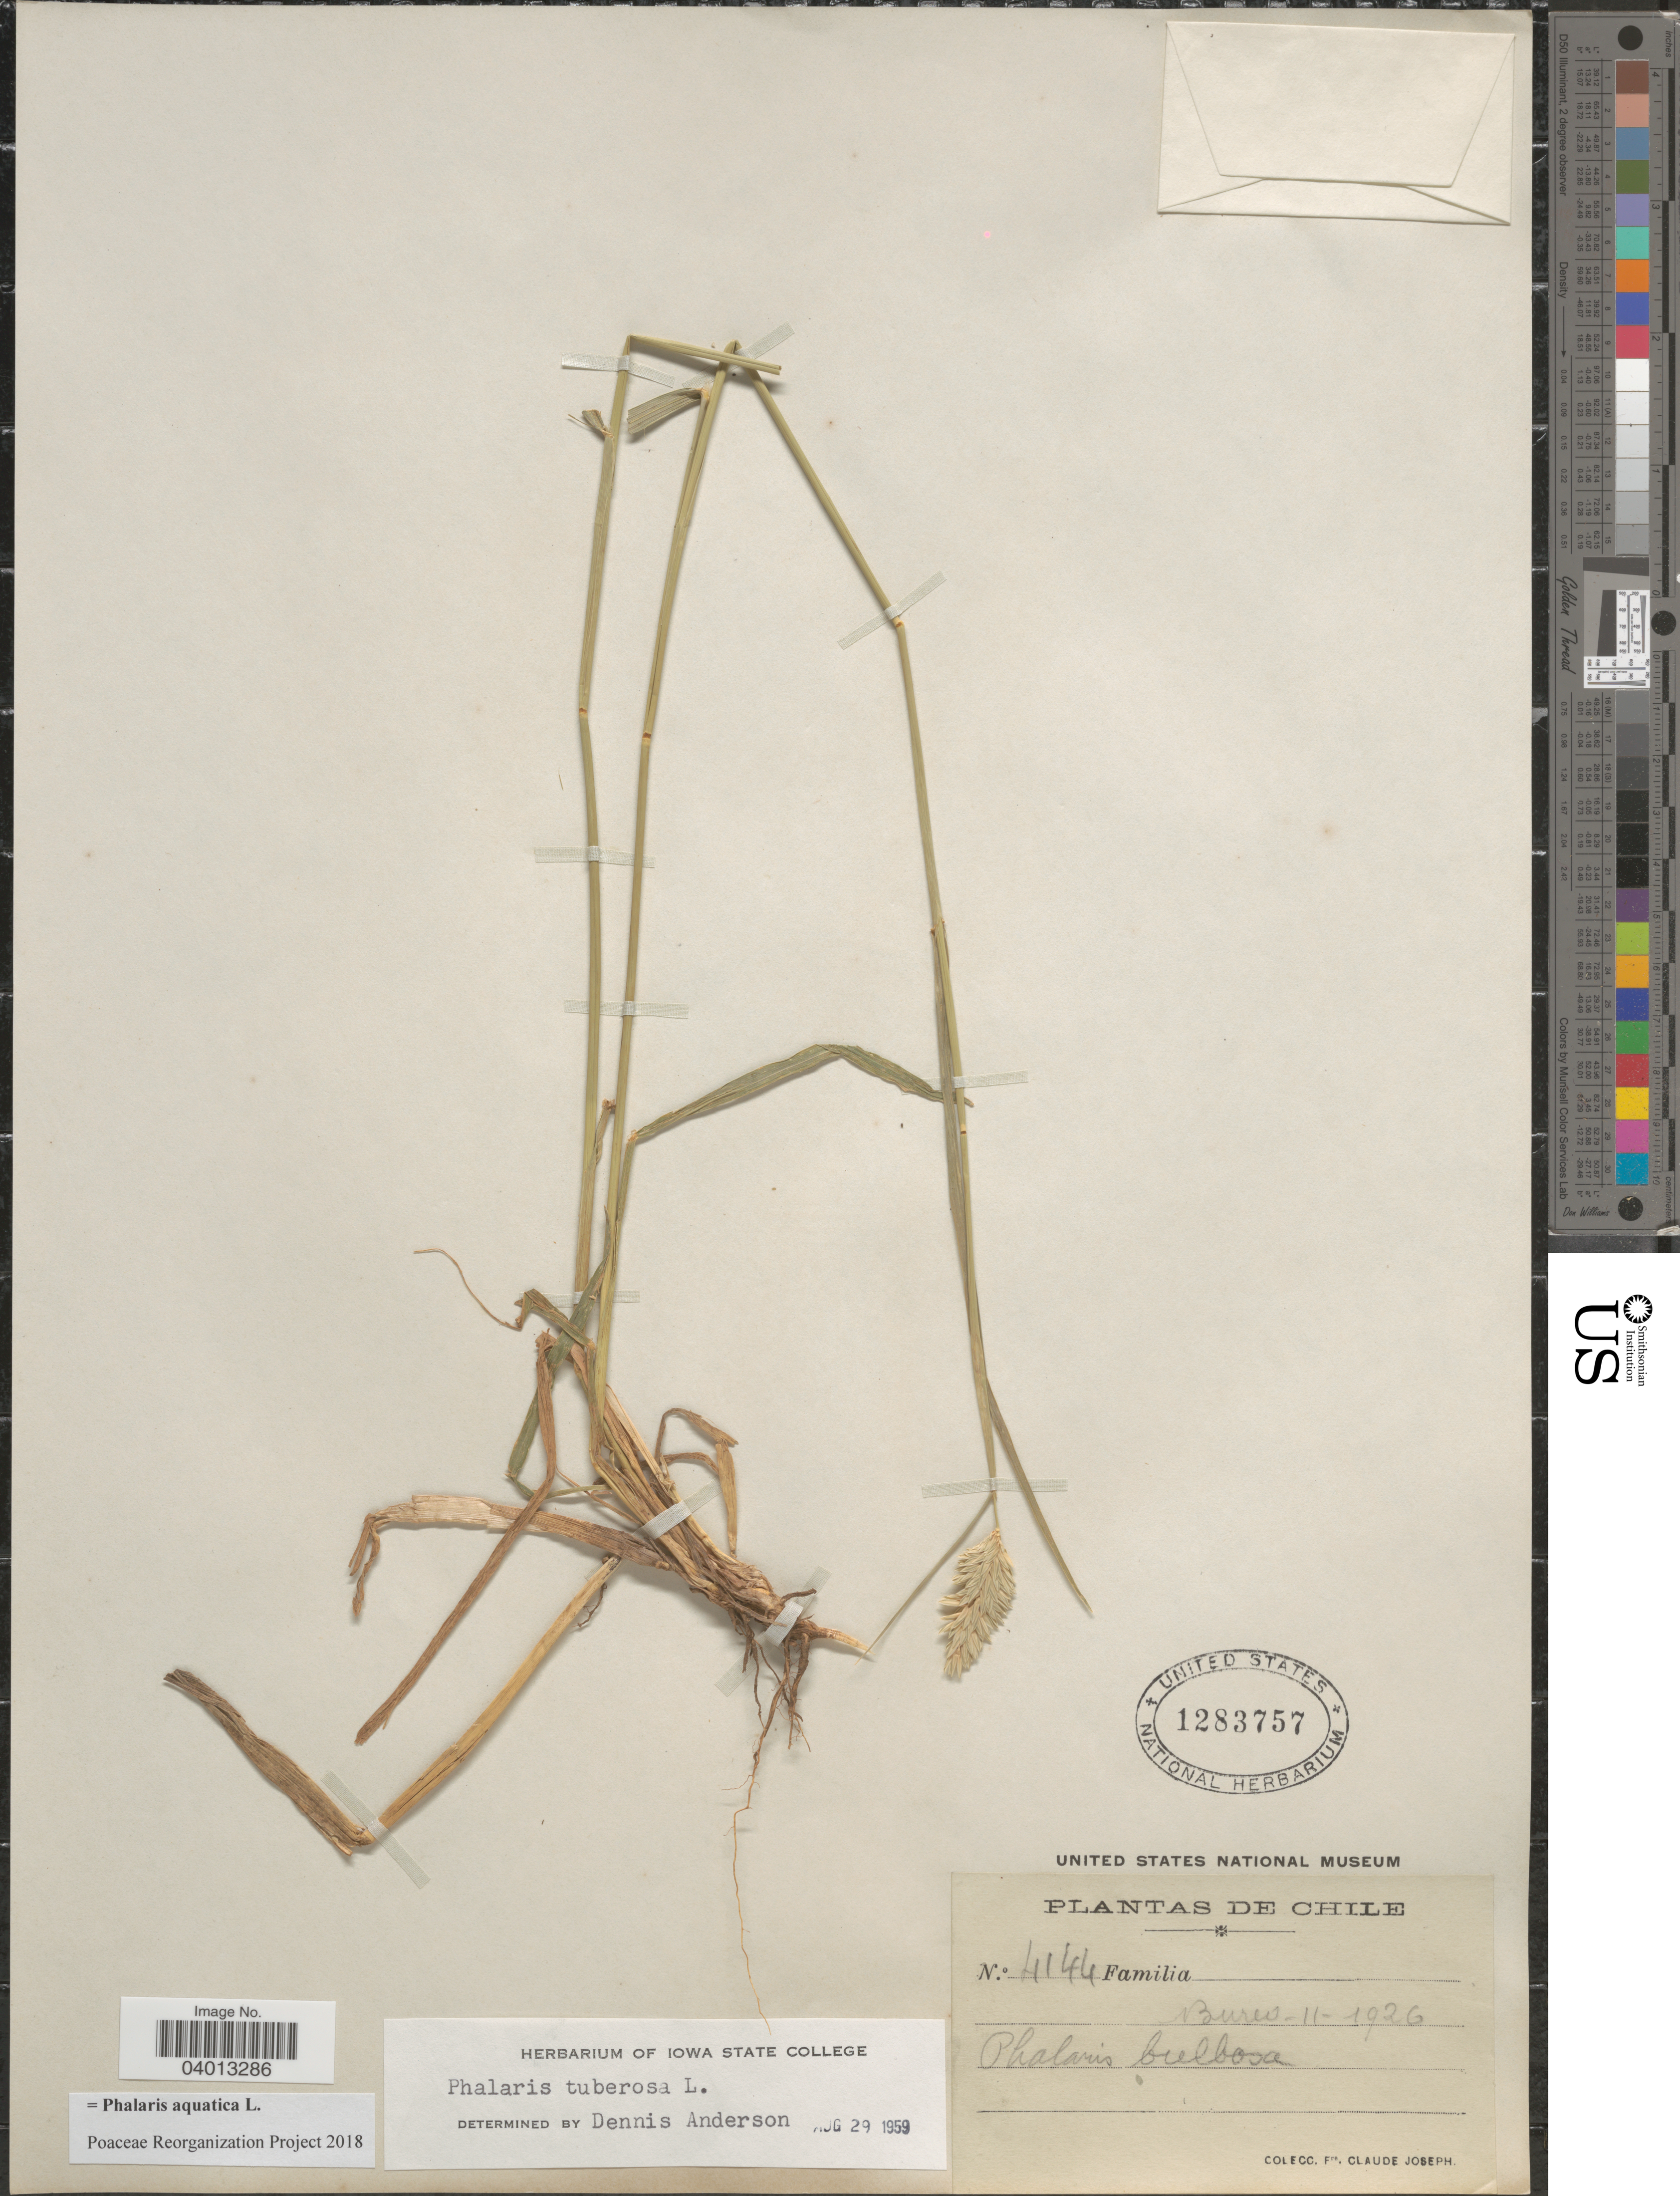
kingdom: Plantae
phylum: Tracheophyta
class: Liliopsida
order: Poales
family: Poaceae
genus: Phalaris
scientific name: Phalaris aquatica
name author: L.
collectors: Bro. Claude-Joseph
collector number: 4144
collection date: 1926-11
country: Chile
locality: Bureo.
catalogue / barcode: US 1283757